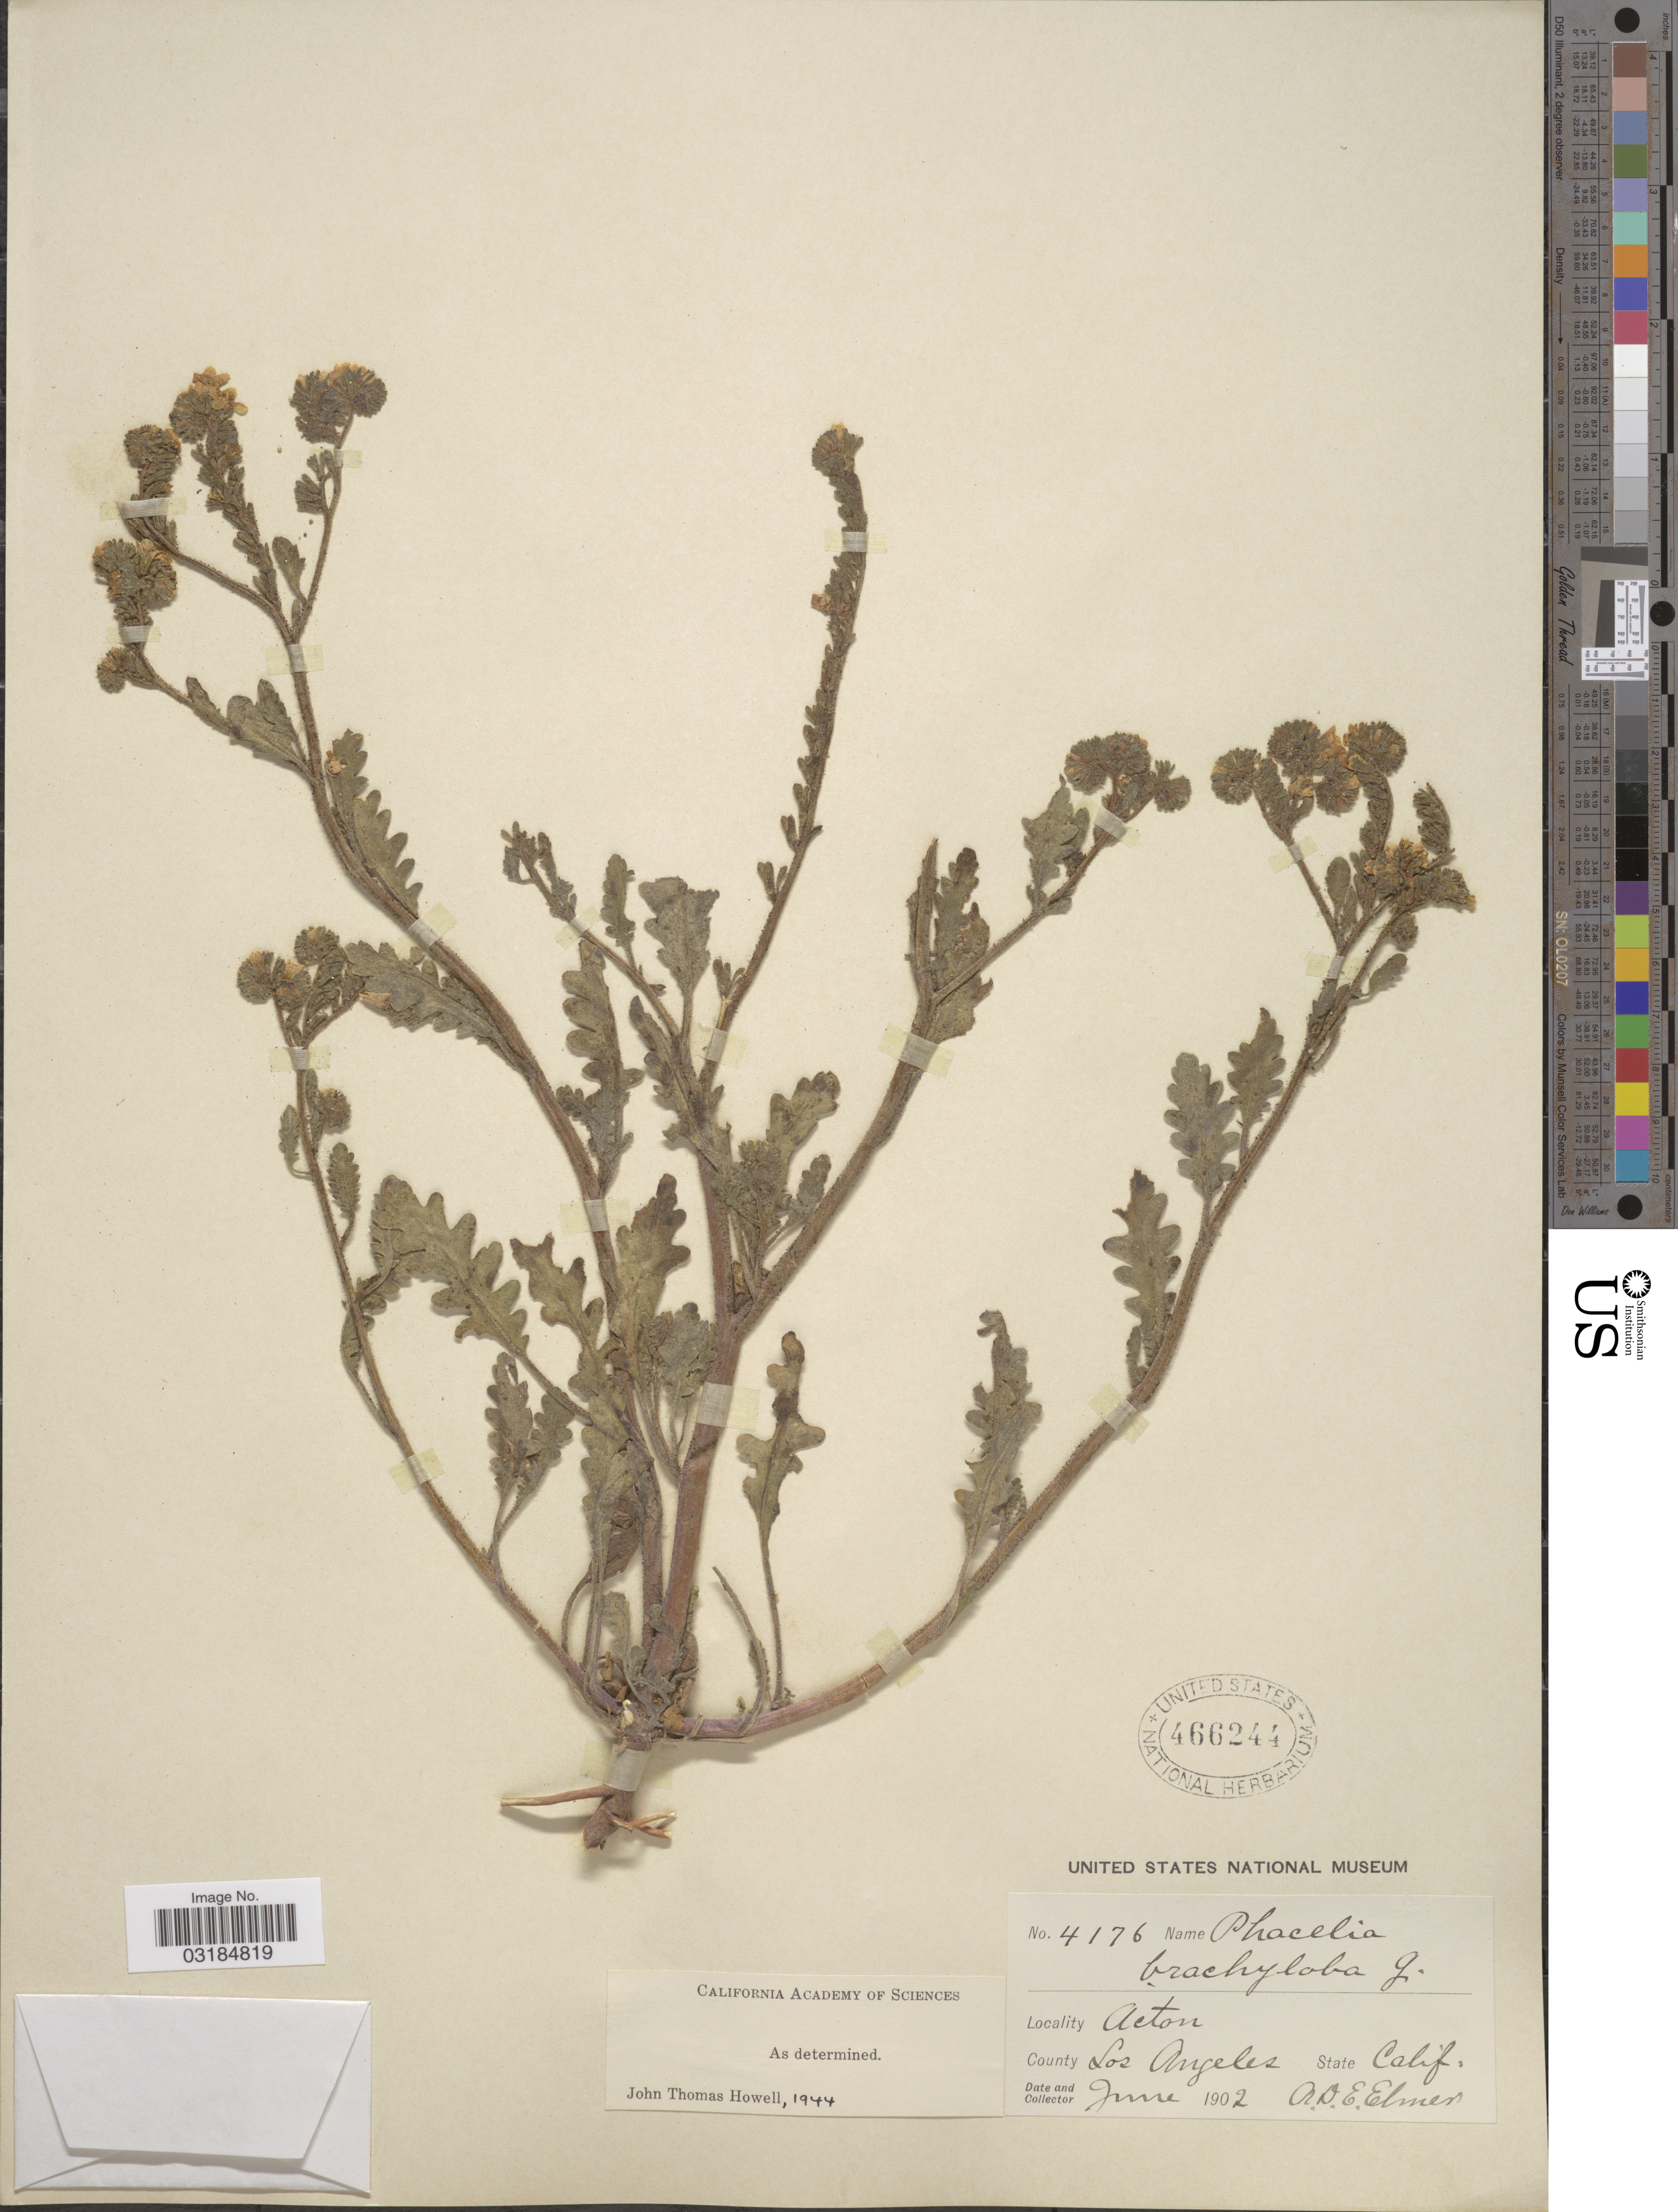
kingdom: Plantae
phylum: Tracheophyta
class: Magnoliopsida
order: Boraginales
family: Hydrophyllaceae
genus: Phacelia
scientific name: Phacelia brachyloba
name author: (Benth.) A. Gray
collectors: A. D. E. Elmer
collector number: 4176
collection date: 1902-06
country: United States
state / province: California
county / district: Los Angeles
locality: Acton, County Los Angeles, State Calif.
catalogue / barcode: US 466244